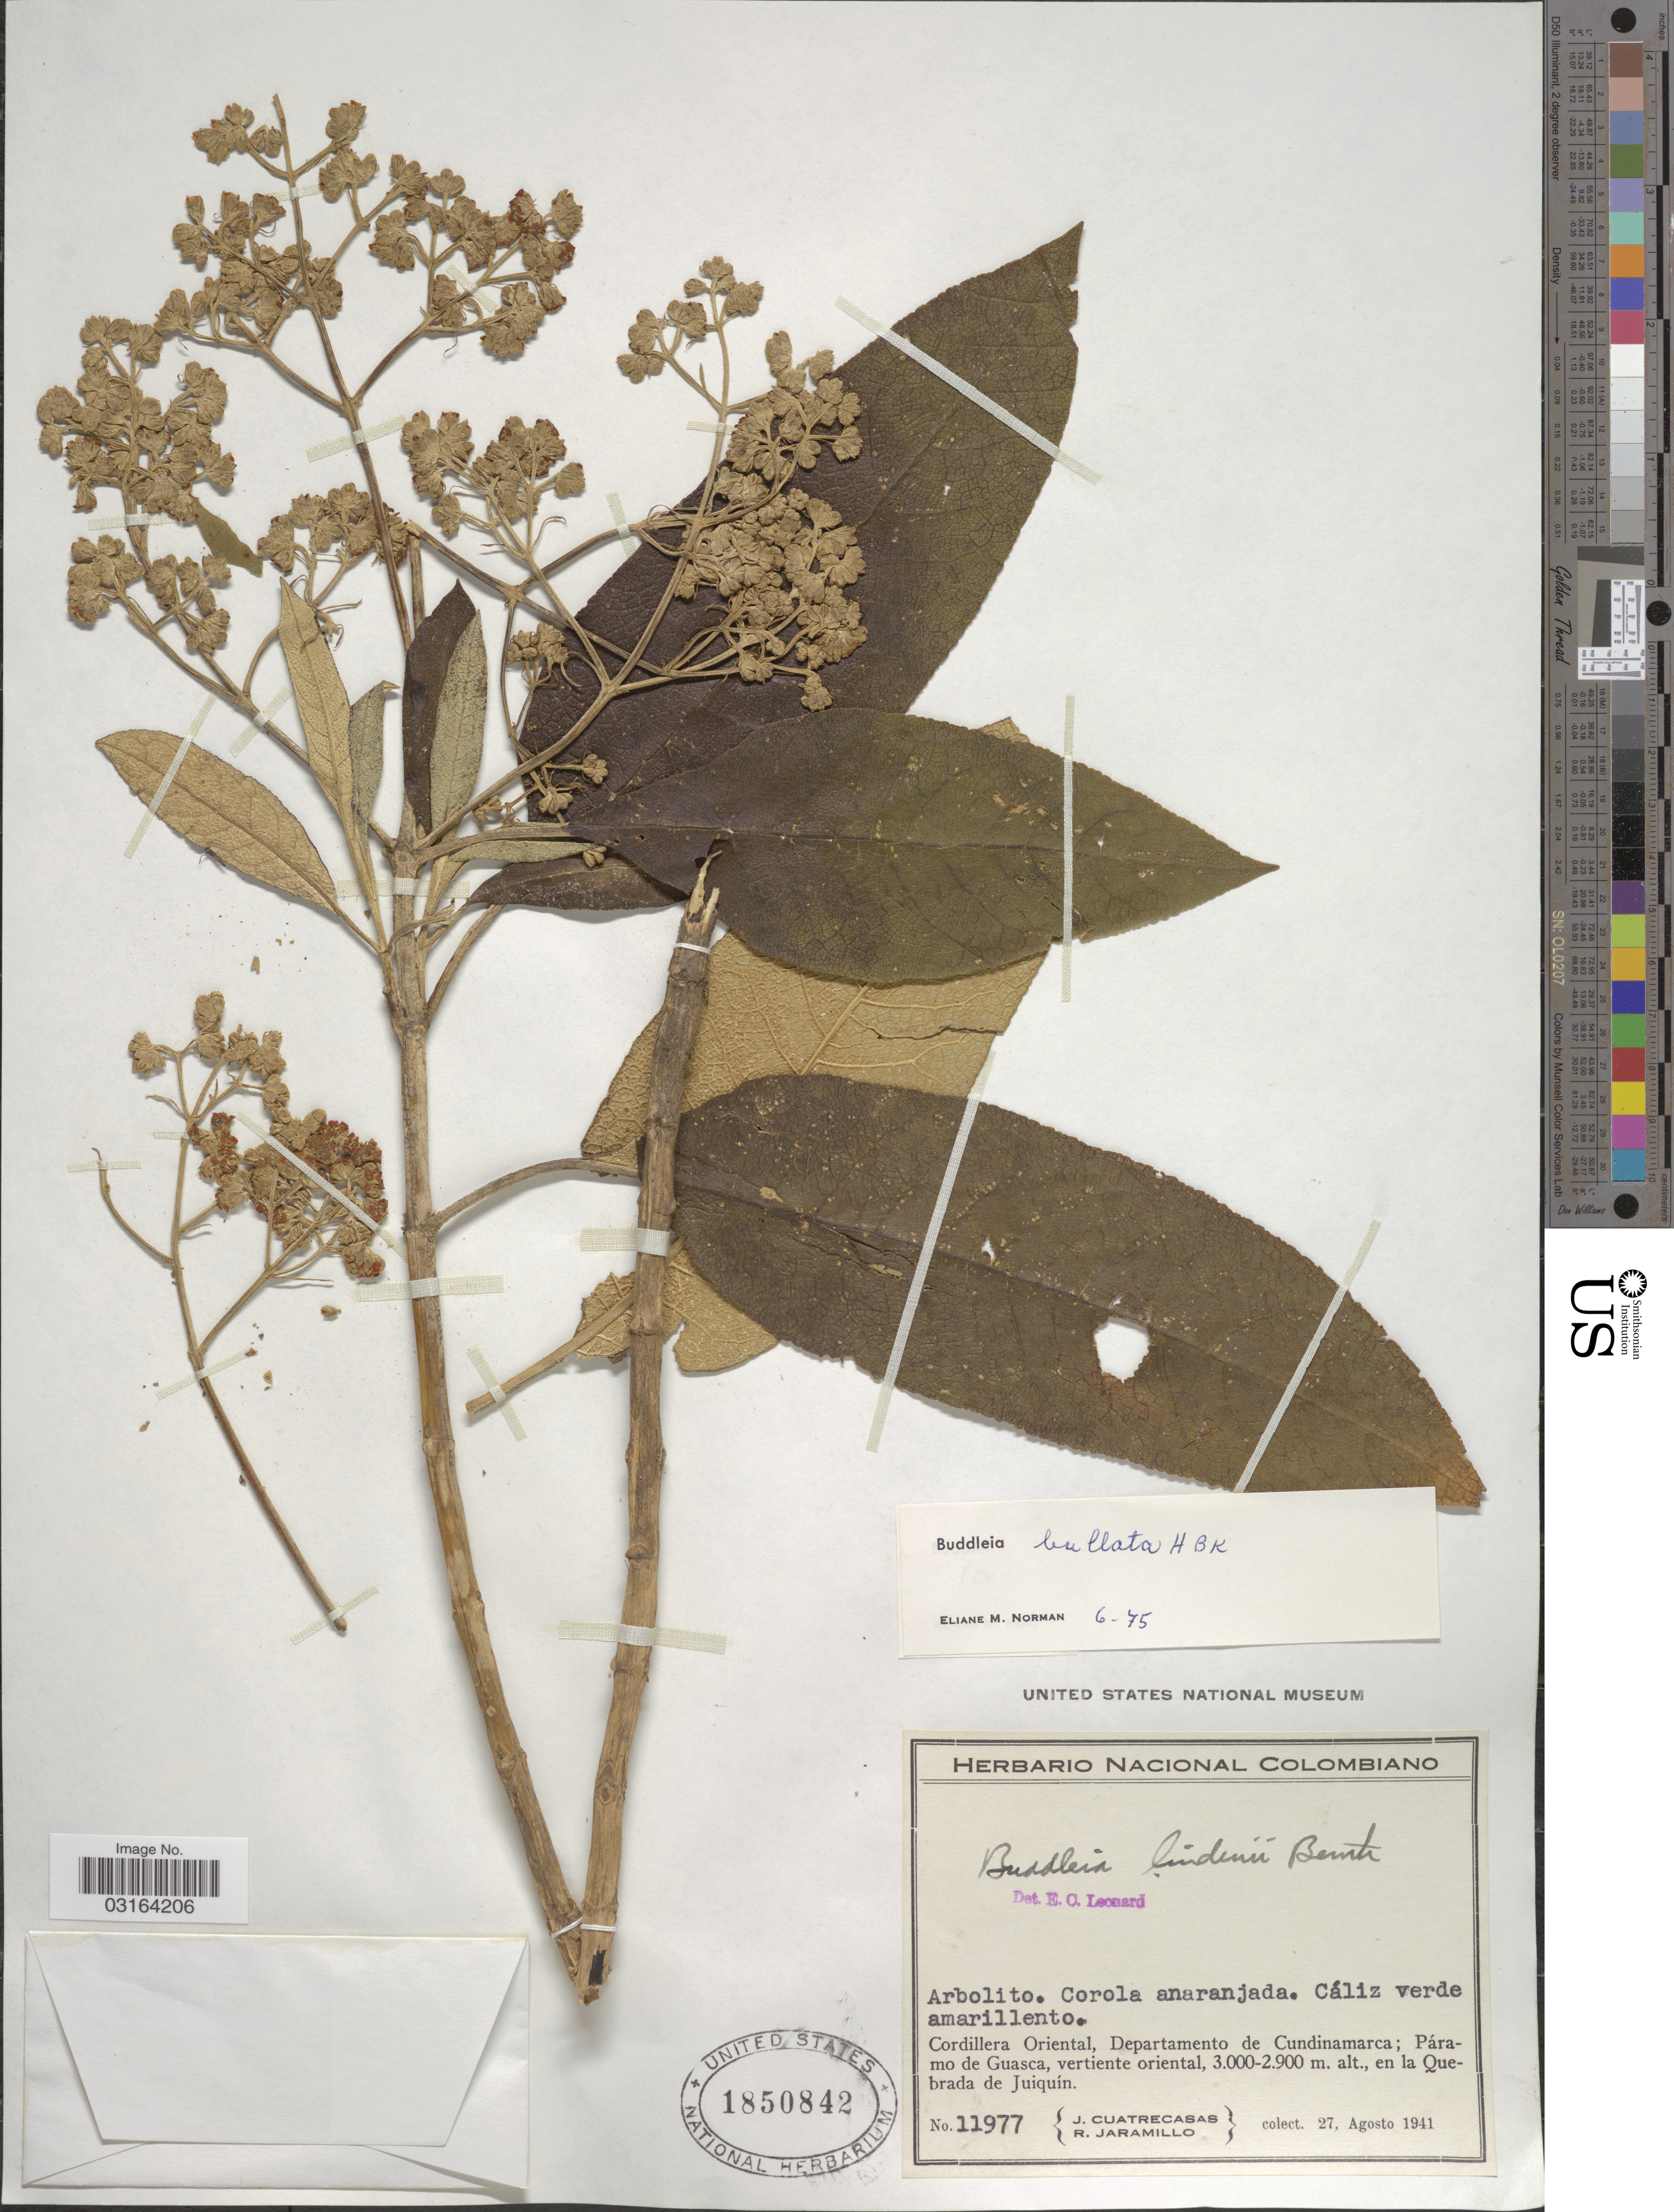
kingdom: Plantae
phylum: Tracheophyta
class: Magnoliopsida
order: Lamiales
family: Scrophulariaceae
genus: Buddleja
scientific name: Buddleja bullata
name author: Kunth in Humb. & et al.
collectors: J. Cuatrecasas & R. Jaramillo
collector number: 11977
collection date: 1941-08-27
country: Colombia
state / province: Cundinamarca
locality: Cáliz verde amarillento. Cordillera Oriental. Departamento de Cundinamarca; Páramo de Guasca, vertiente oriental, en la Quebrada de Juiquín.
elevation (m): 2900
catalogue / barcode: US 1850842